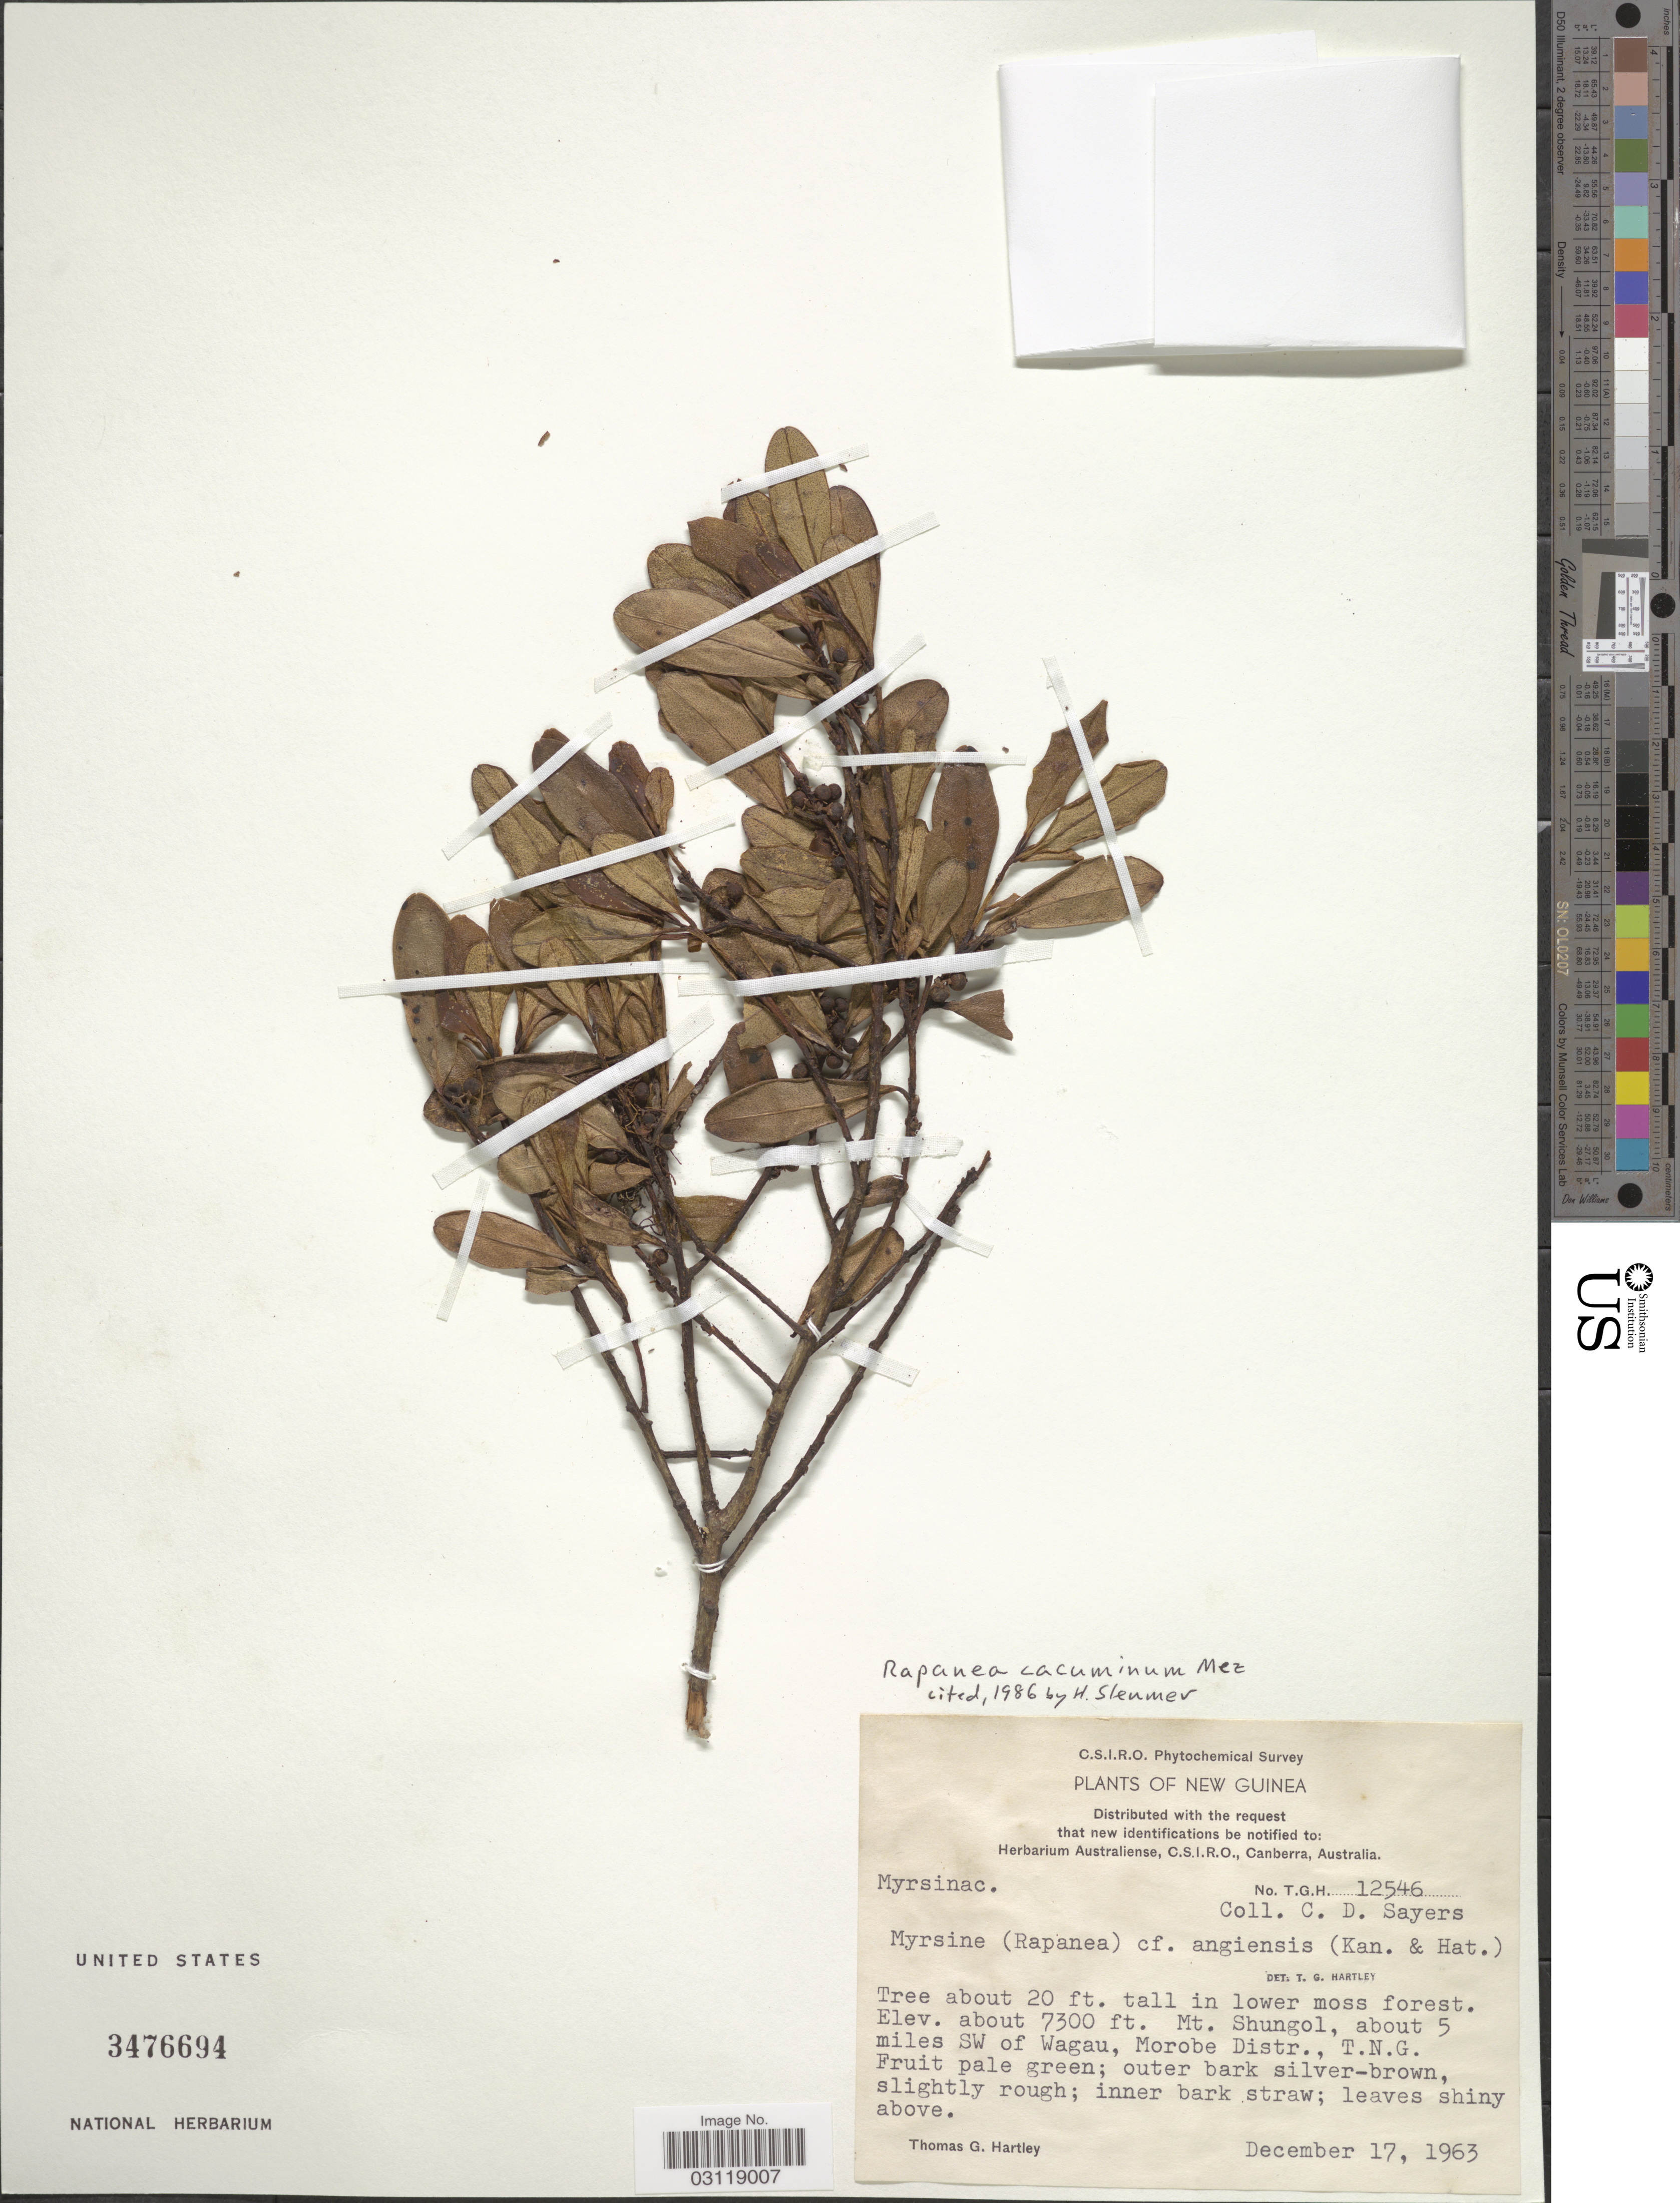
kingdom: Plantae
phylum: Tracheophyta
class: Magnoliopsida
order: Ericales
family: Primulaceae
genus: Rapanea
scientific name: Rapanea cacuminum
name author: Mez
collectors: T. Hartley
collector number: TGH12546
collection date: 1963-12-17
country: Papua New Guinea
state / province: Morobe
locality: New Guinea. Mt. Shungol, aobut 5 miles SW of Wagau, T. N. G.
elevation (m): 2225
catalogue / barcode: US 3476694